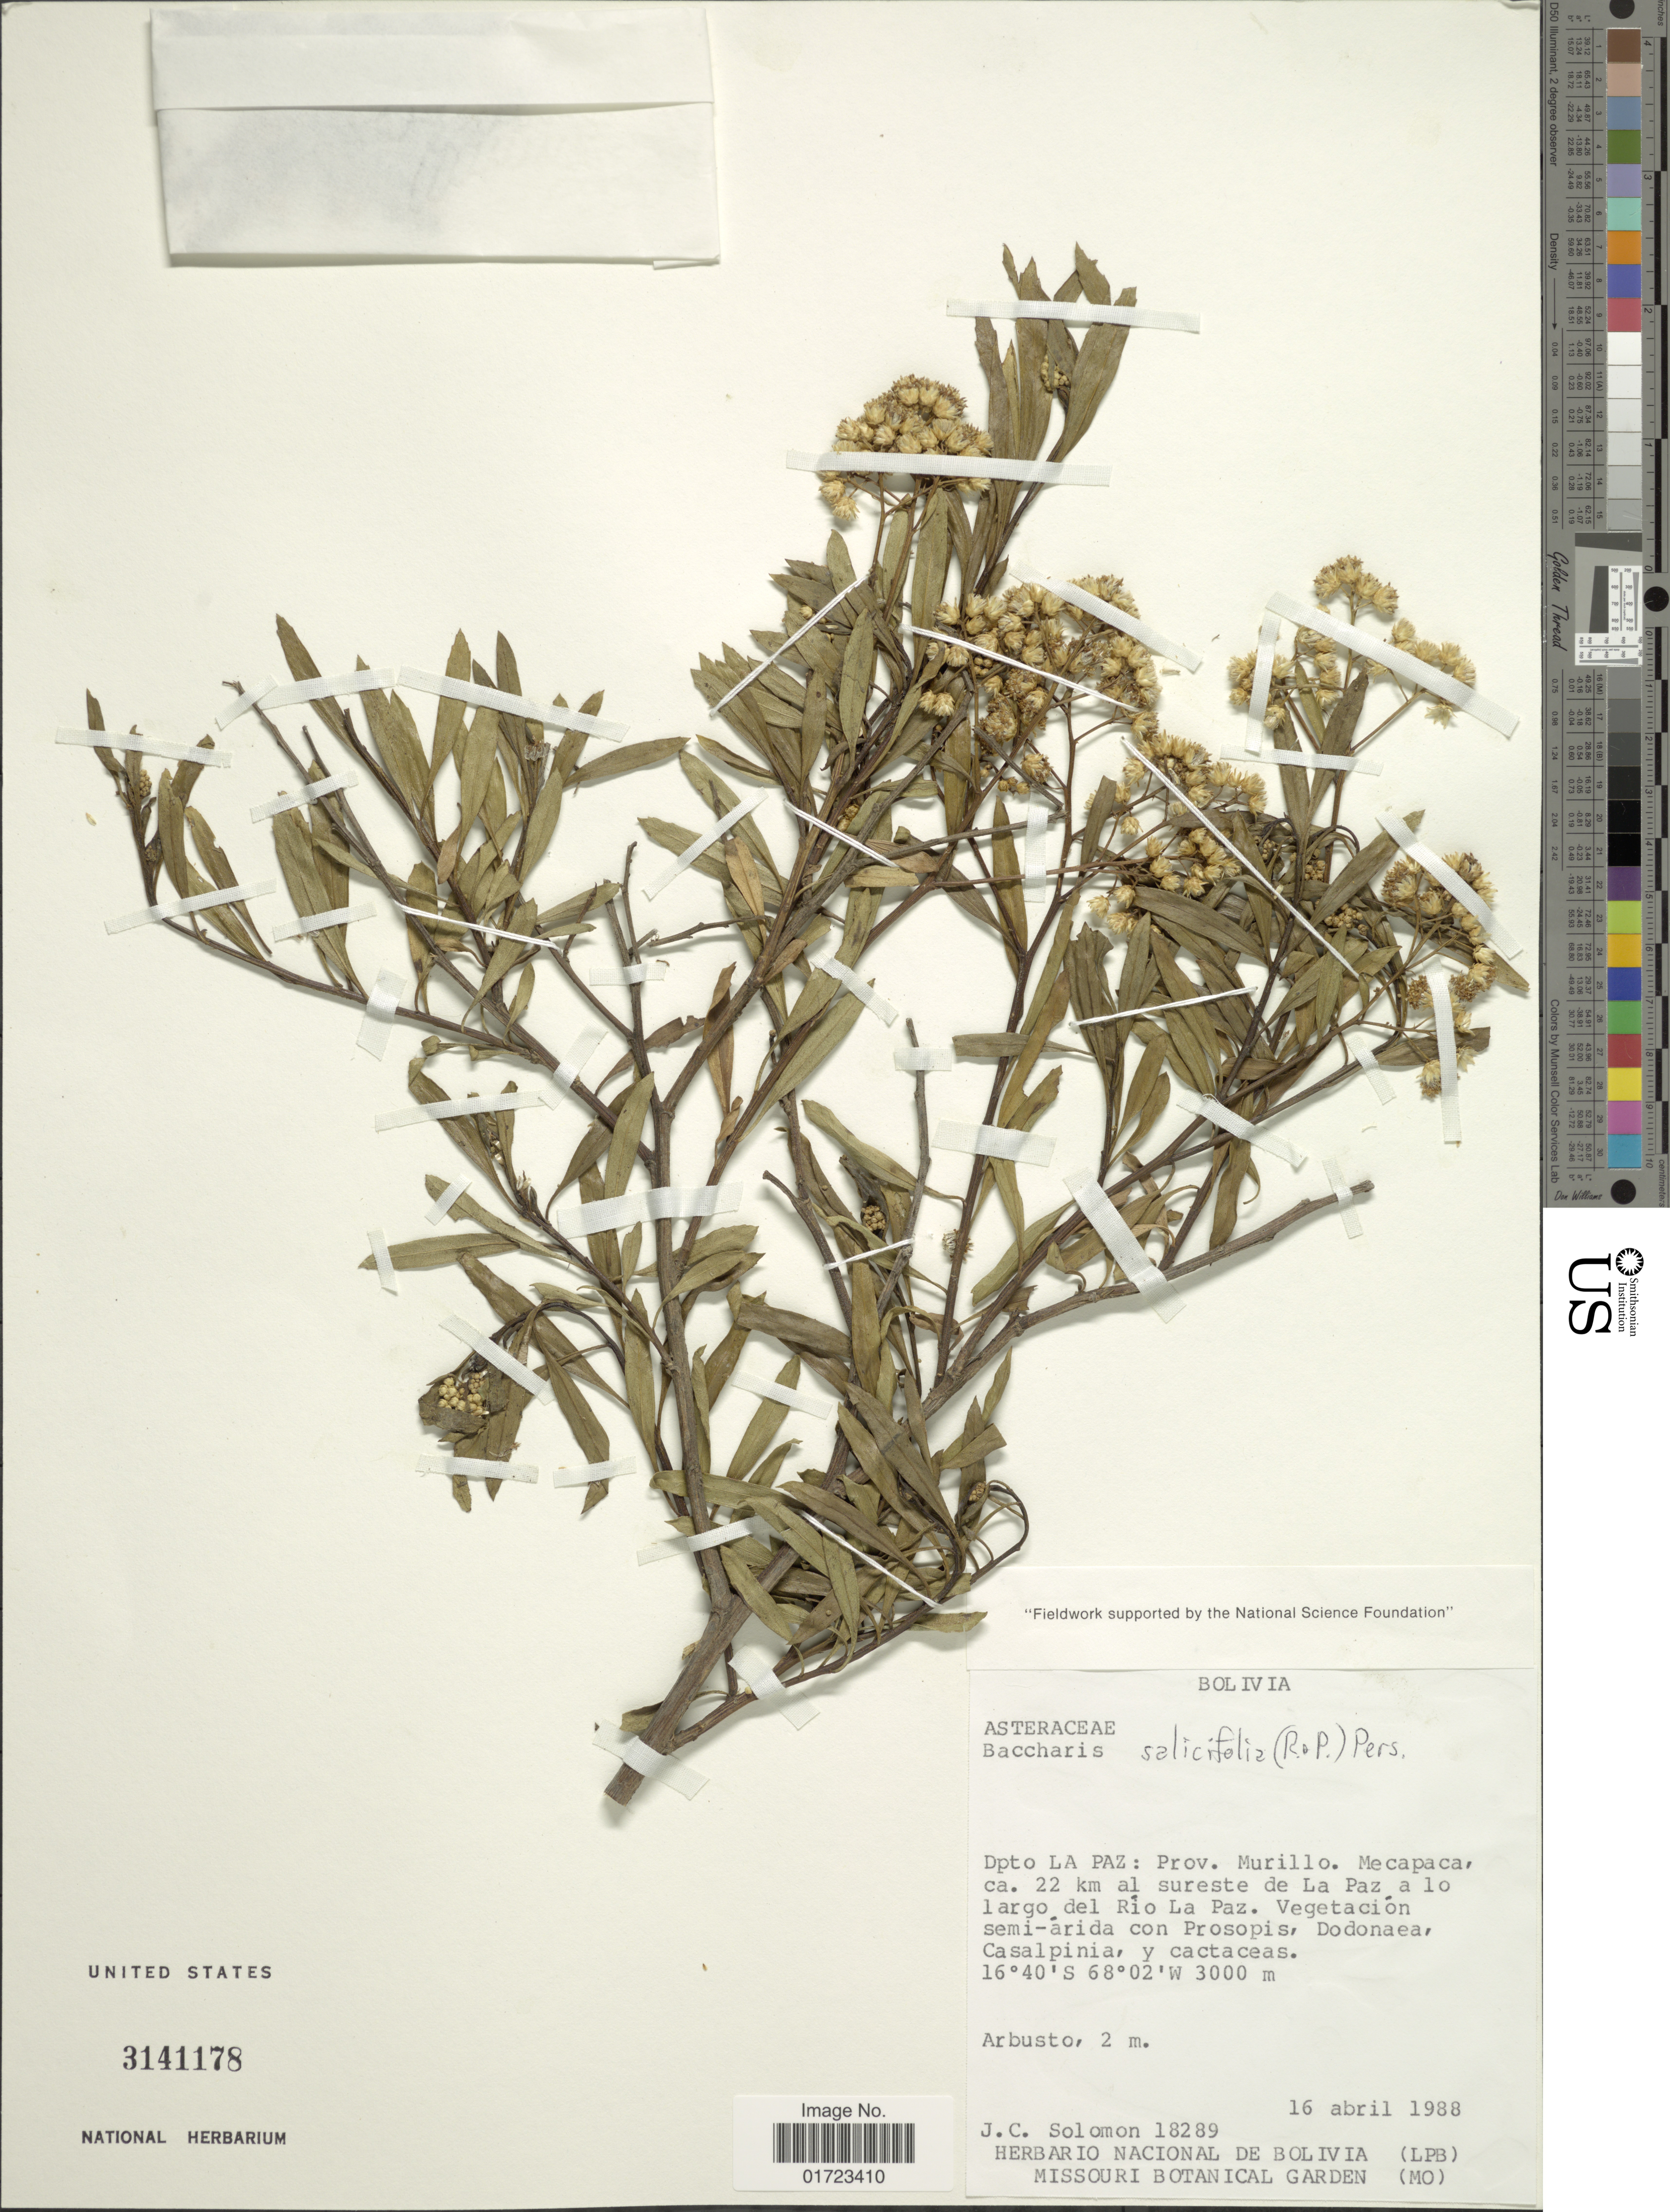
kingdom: Plantae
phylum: Tracheophyta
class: Magnoliopsida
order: Asterales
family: Asteraceae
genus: Baccharis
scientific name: Baccharis salicifolia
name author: (Ruiz & Pav.) Pers.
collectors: J. C. Solomon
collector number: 18289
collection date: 1988-04-16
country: Bolivia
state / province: La Paz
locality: Dpto. La Paz: Prov. Murillo. Mecapaca, ca. 22 km al sureste de La Paz a lo largo del Rio La Paz.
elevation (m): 3000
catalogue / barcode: US 3141178